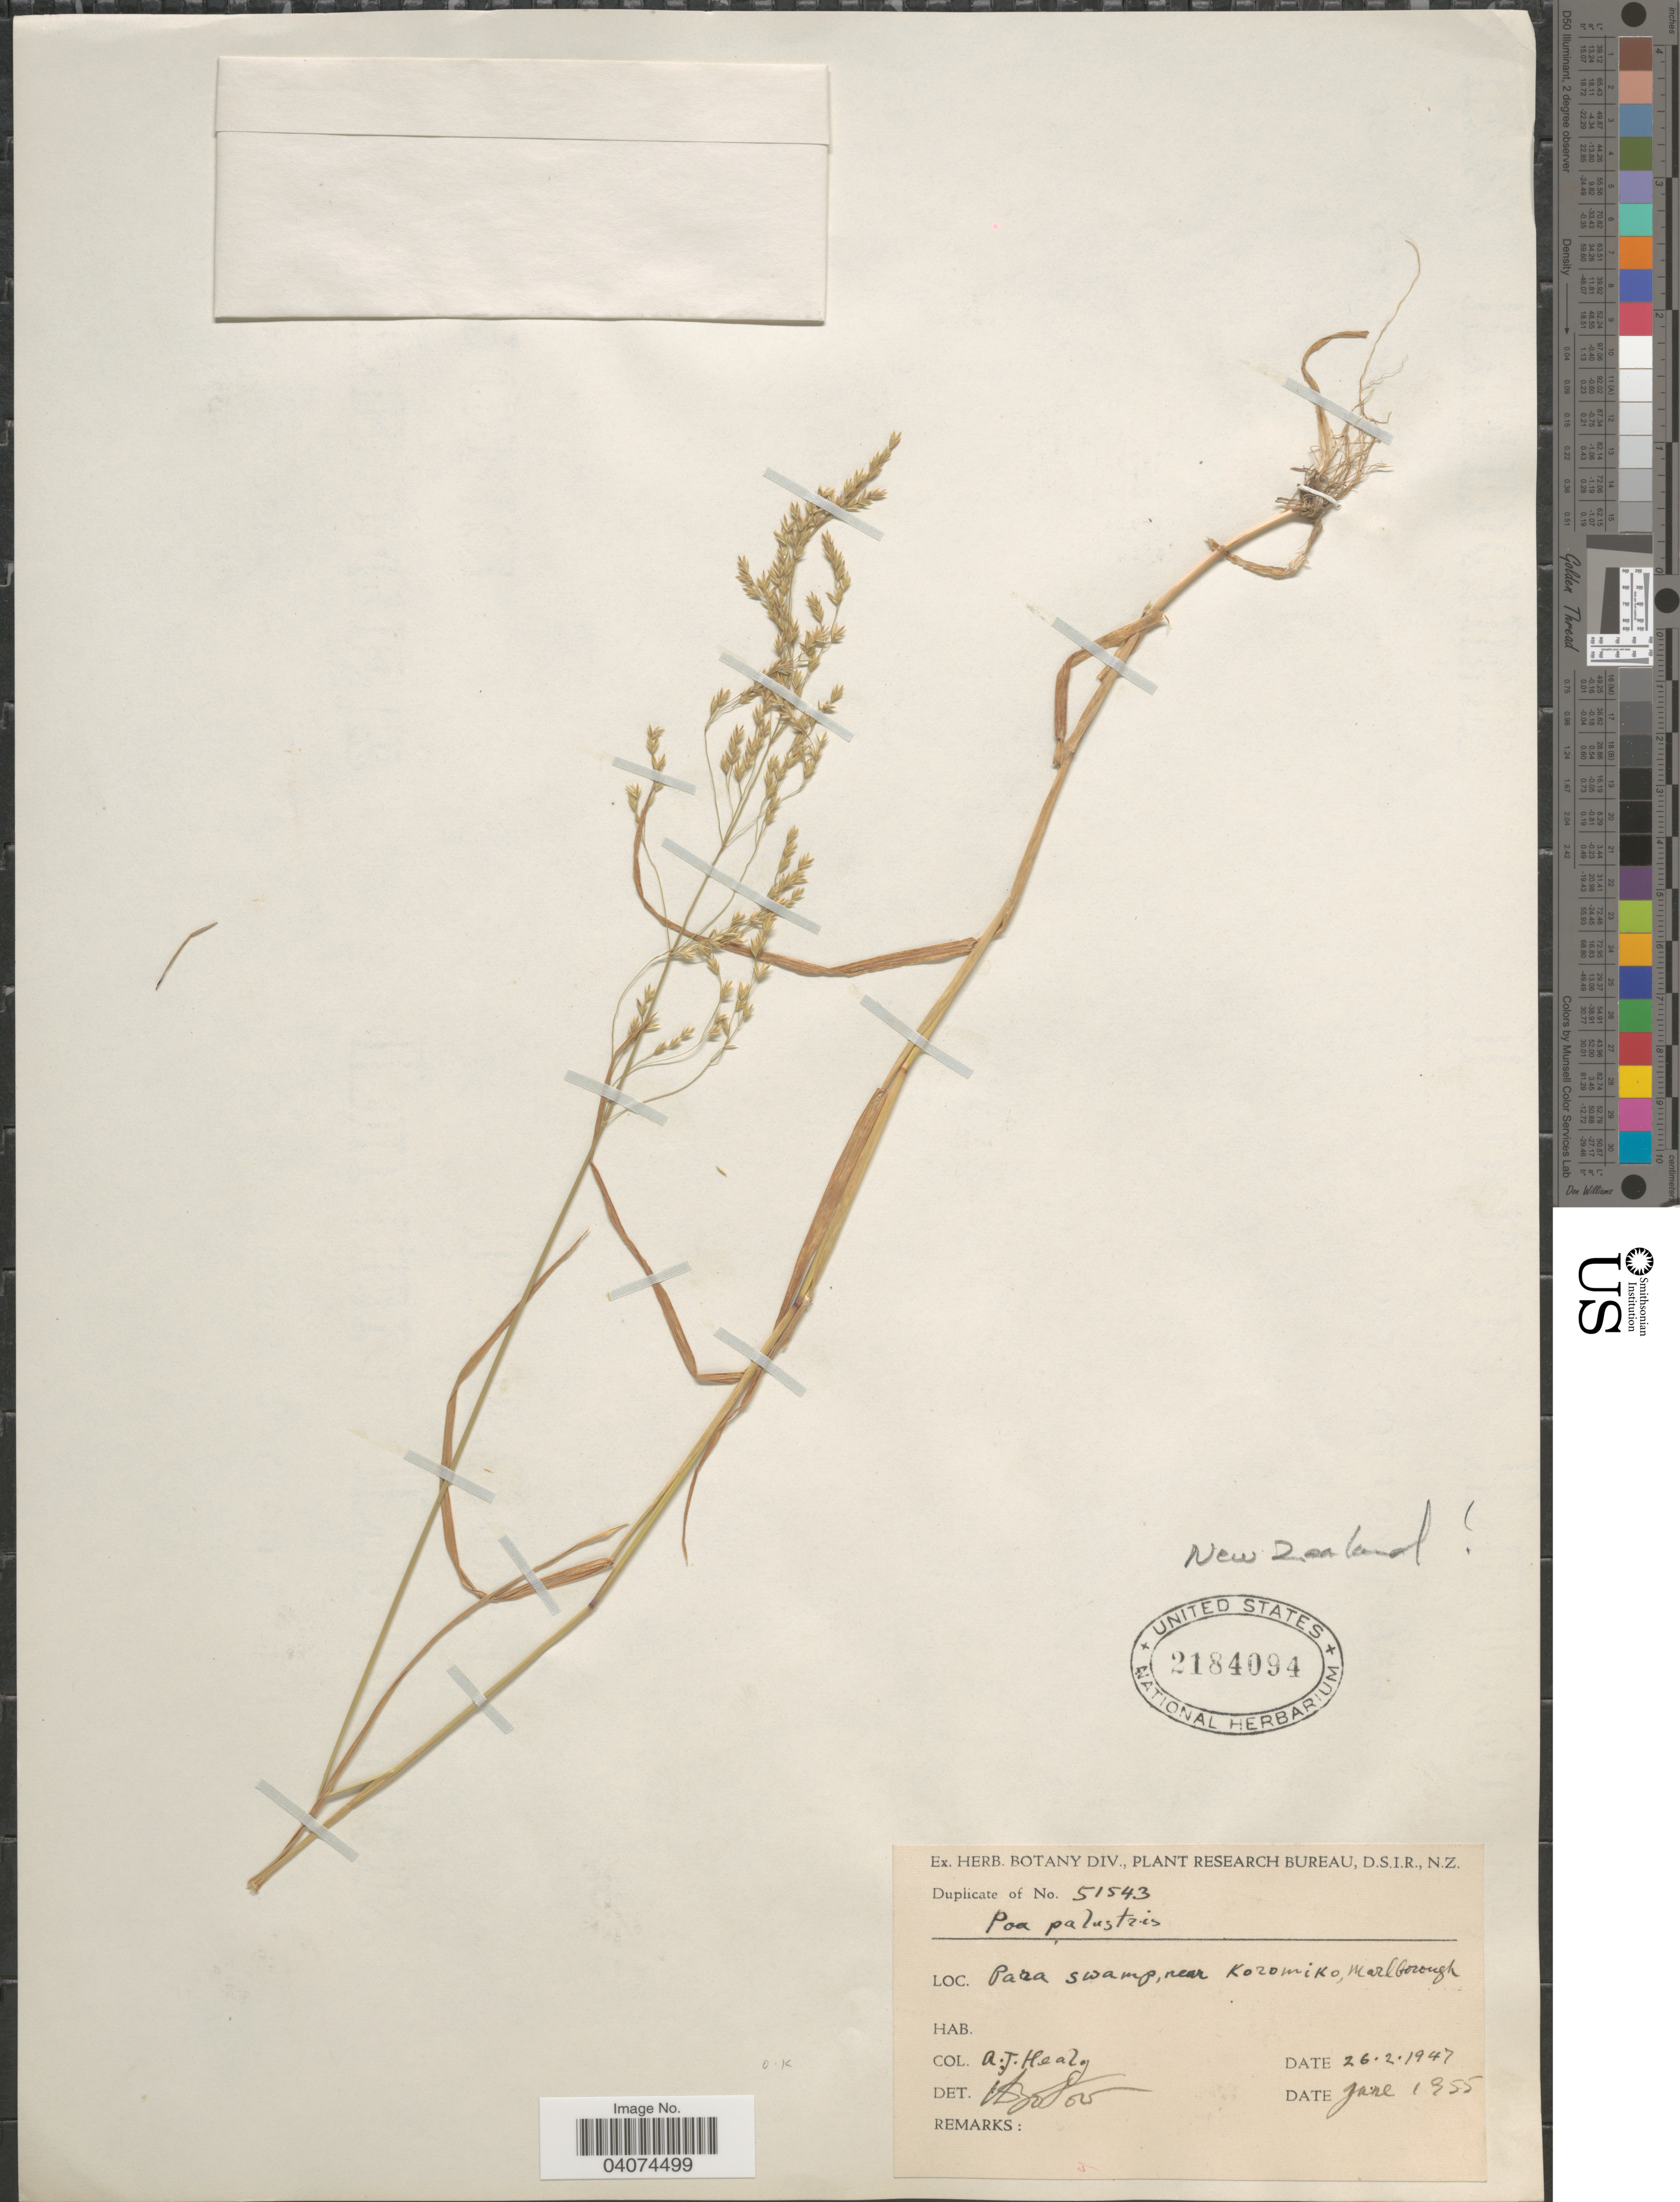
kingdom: Plantae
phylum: Tracheophyta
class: Liliopsida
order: Poales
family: Poaceae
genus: Poa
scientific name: Poa palustris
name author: L.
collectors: A. Healy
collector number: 51543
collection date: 1947-02-26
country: New Zealand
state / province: Marlborough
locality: Para swamp, near Koromiko.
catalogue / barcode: US 2184094